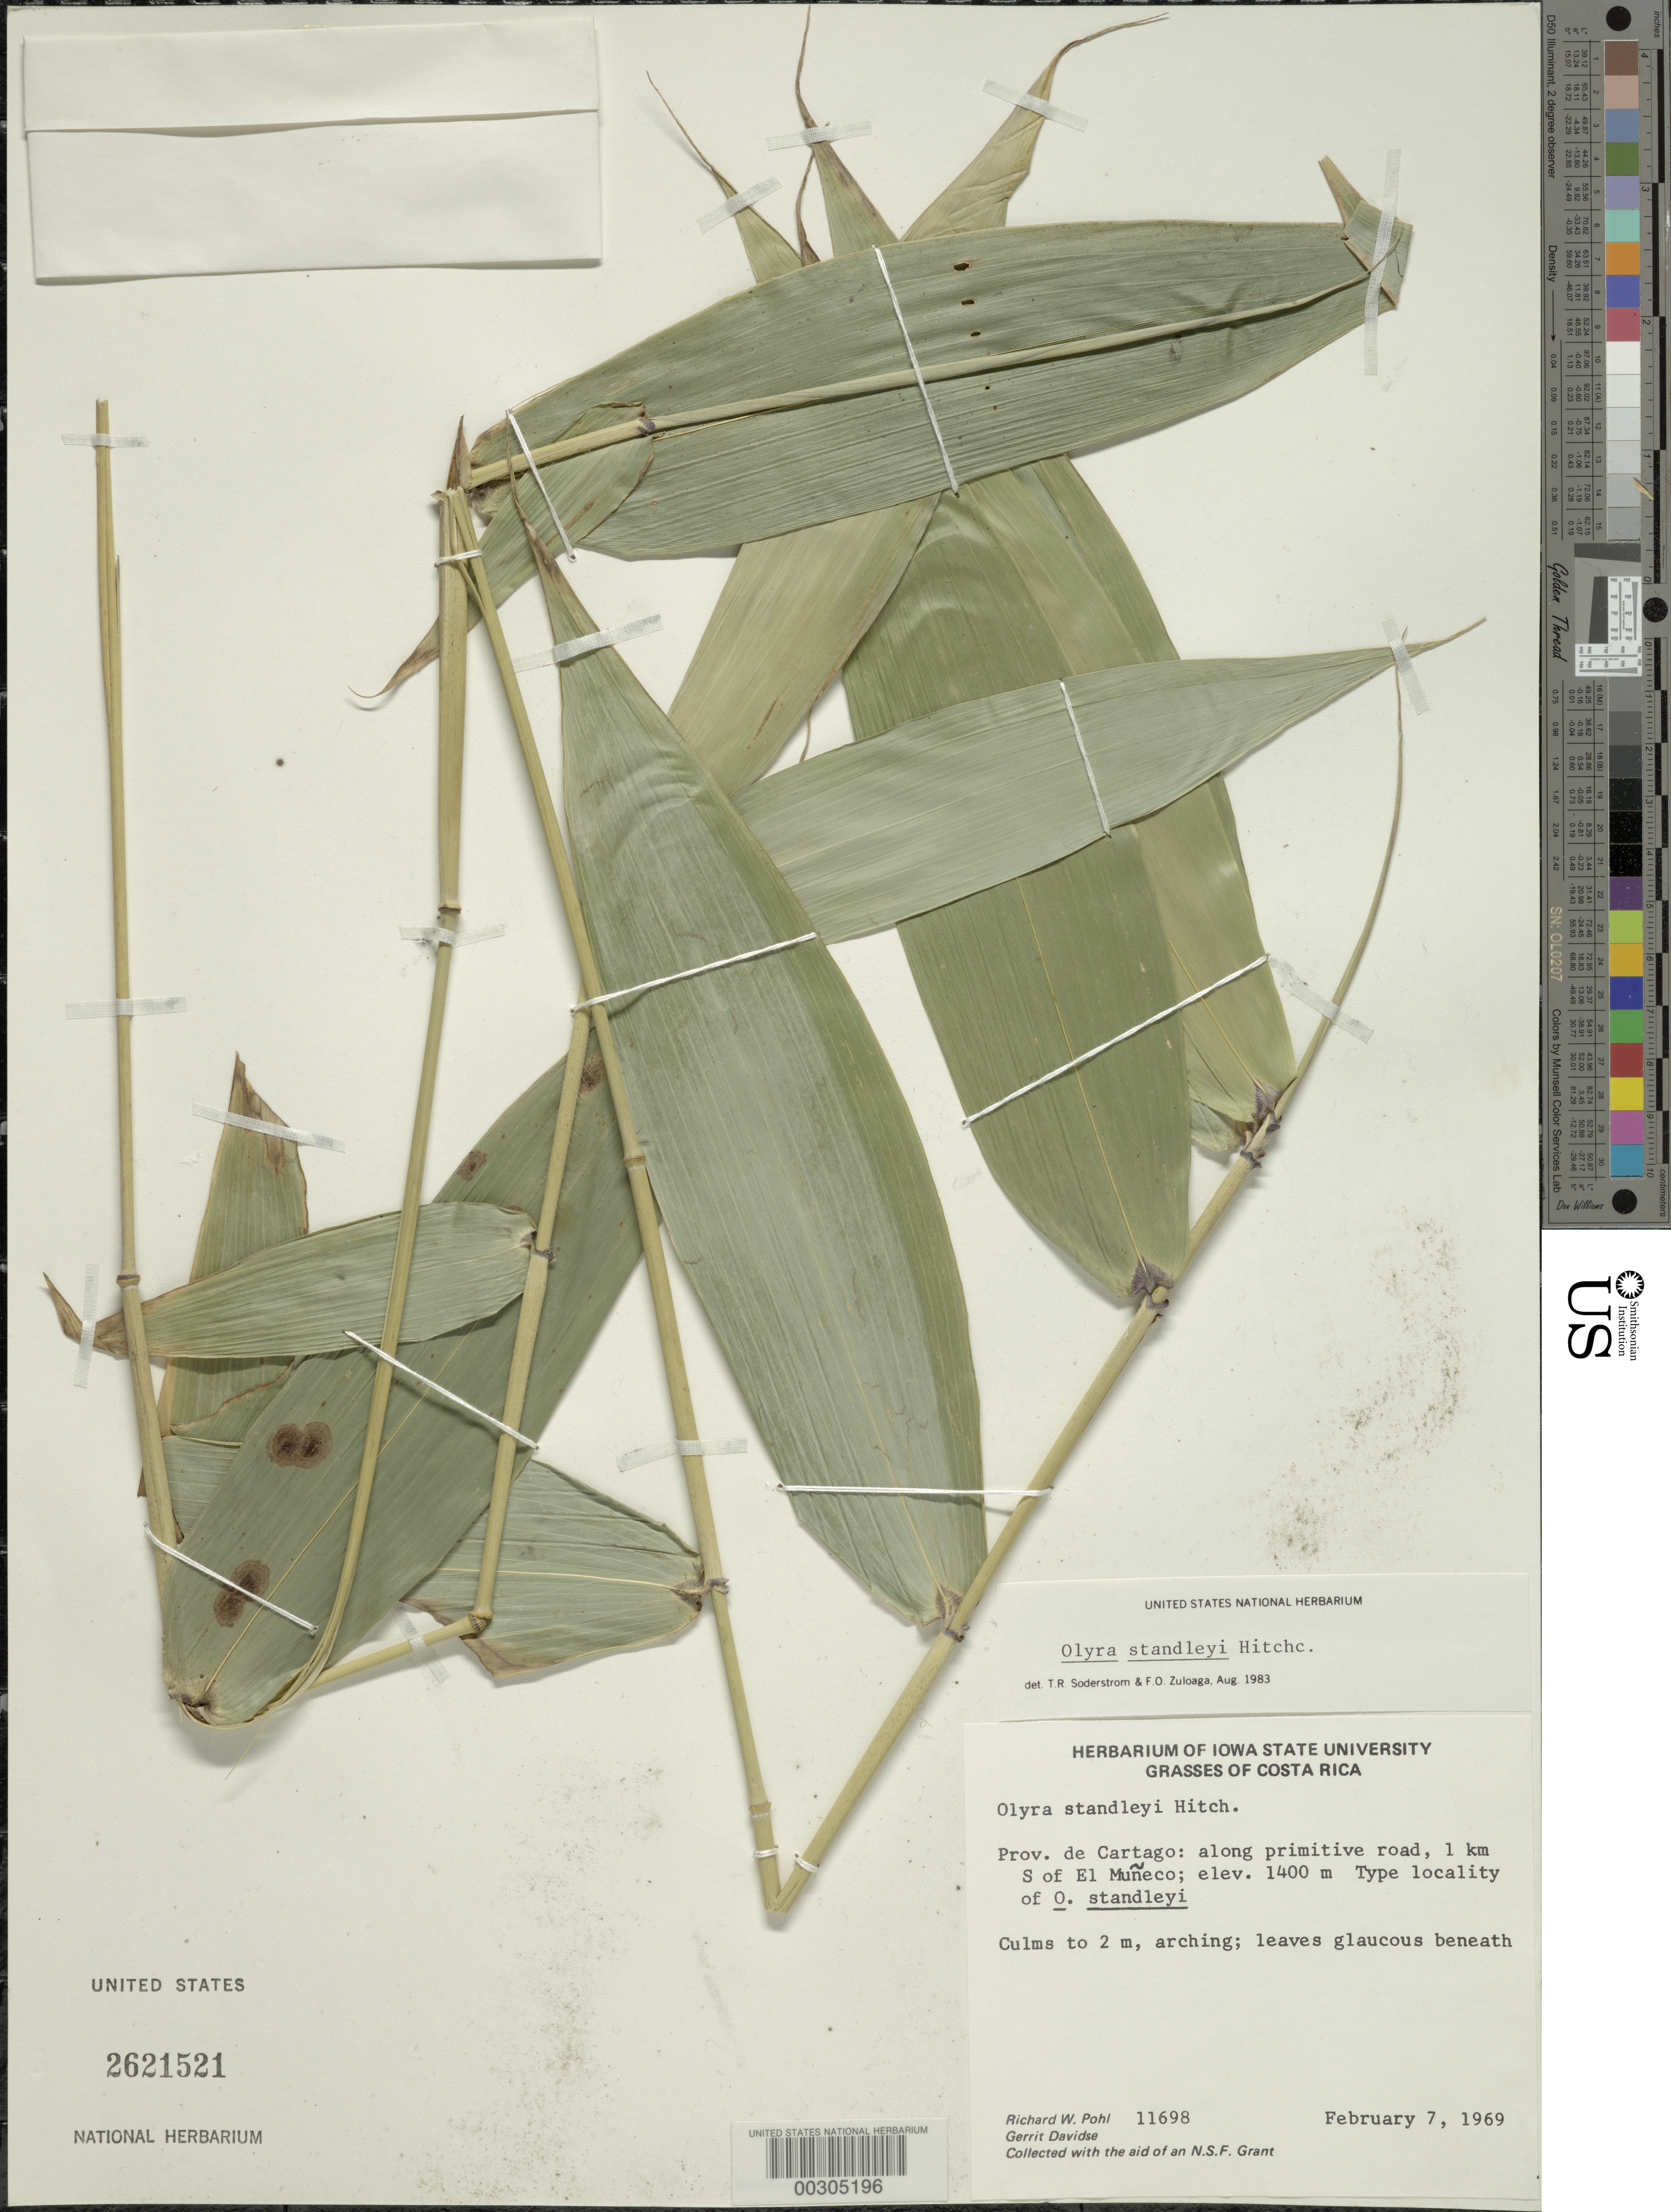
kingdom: Plantae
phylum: Tracheophyta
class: Liliopsida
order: Poales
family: Poaceae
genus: Olyra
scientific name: Olyra standleyi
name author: Hitchc.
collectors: R. W. Pohl & G. Davidse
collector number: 11698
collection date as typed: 07 Feb 1969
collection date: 1969-02-07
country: Costa Rica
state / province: Cartago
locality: El Muneco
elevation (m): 1400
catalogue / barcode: US 2621521